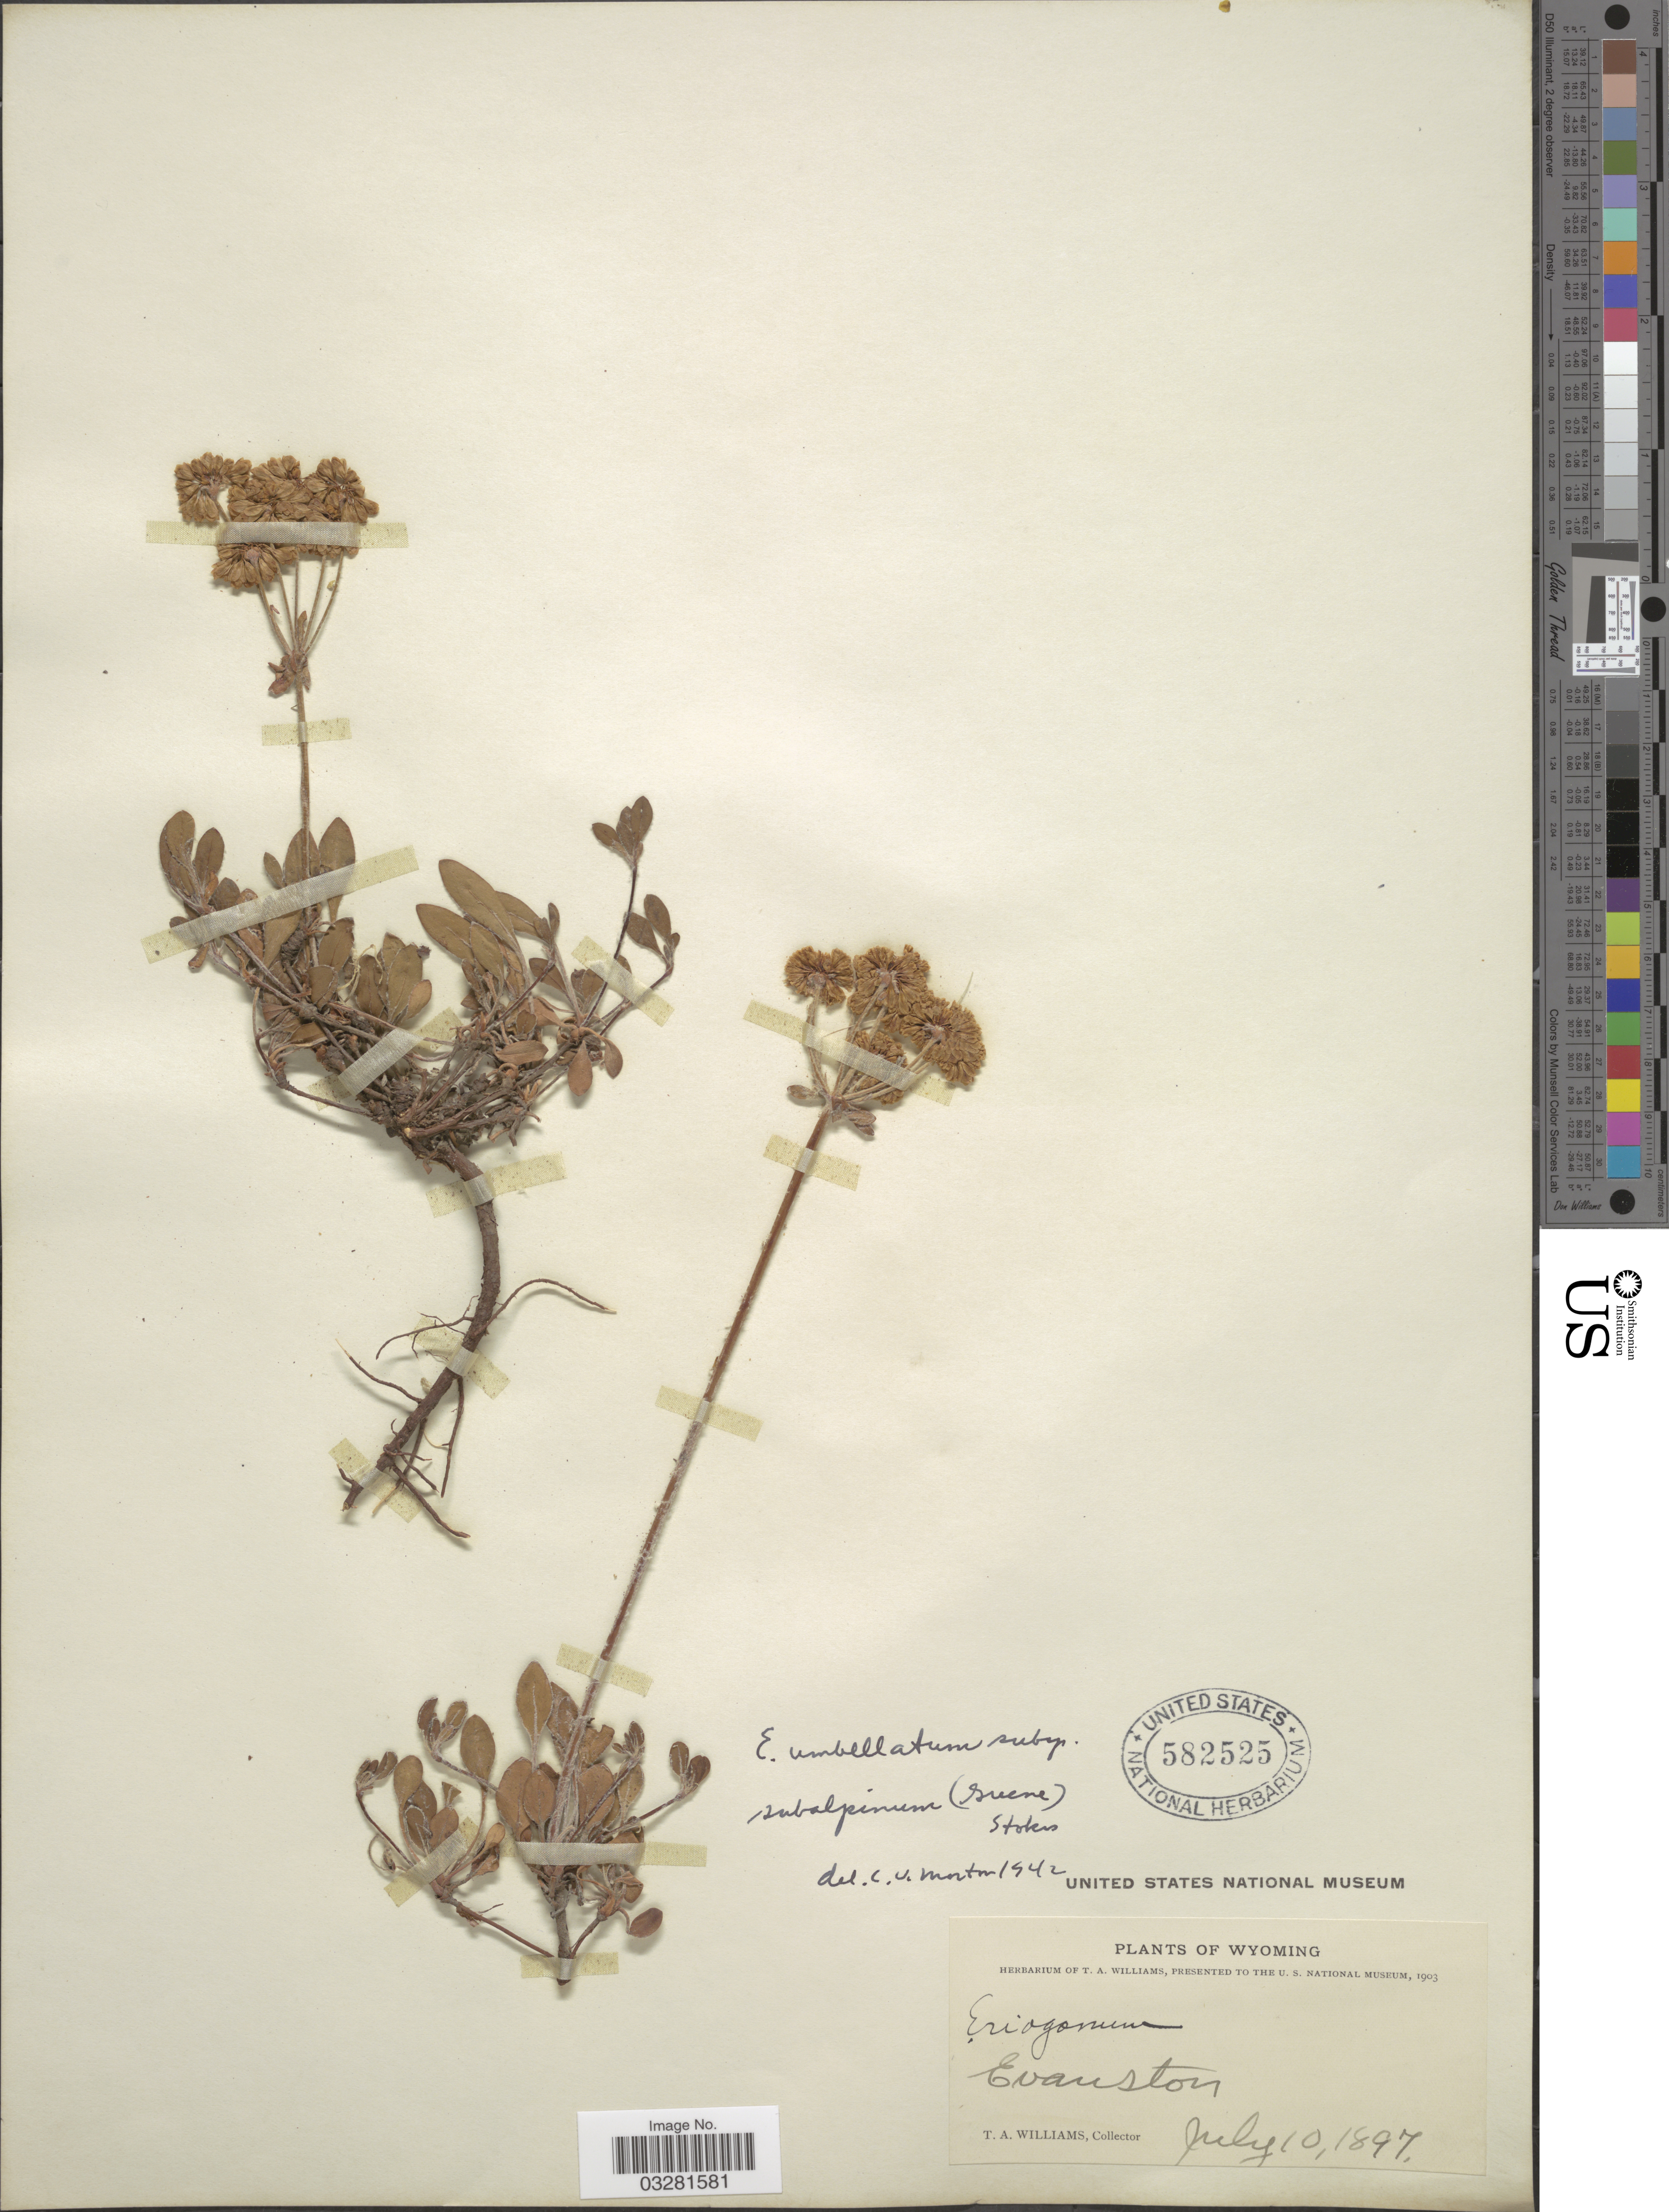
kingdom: Plantae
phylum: Tracheophyta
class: Magnoliopsida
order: Caryophyllales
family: Polygonaceae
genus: Eriogonum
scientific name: Eriogonum umbellatum var. intectum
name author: A. Nelson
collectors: T. Williams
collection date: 1897-07-10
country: United States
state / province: Wyoming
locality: Evanston.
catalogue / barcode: US 582525